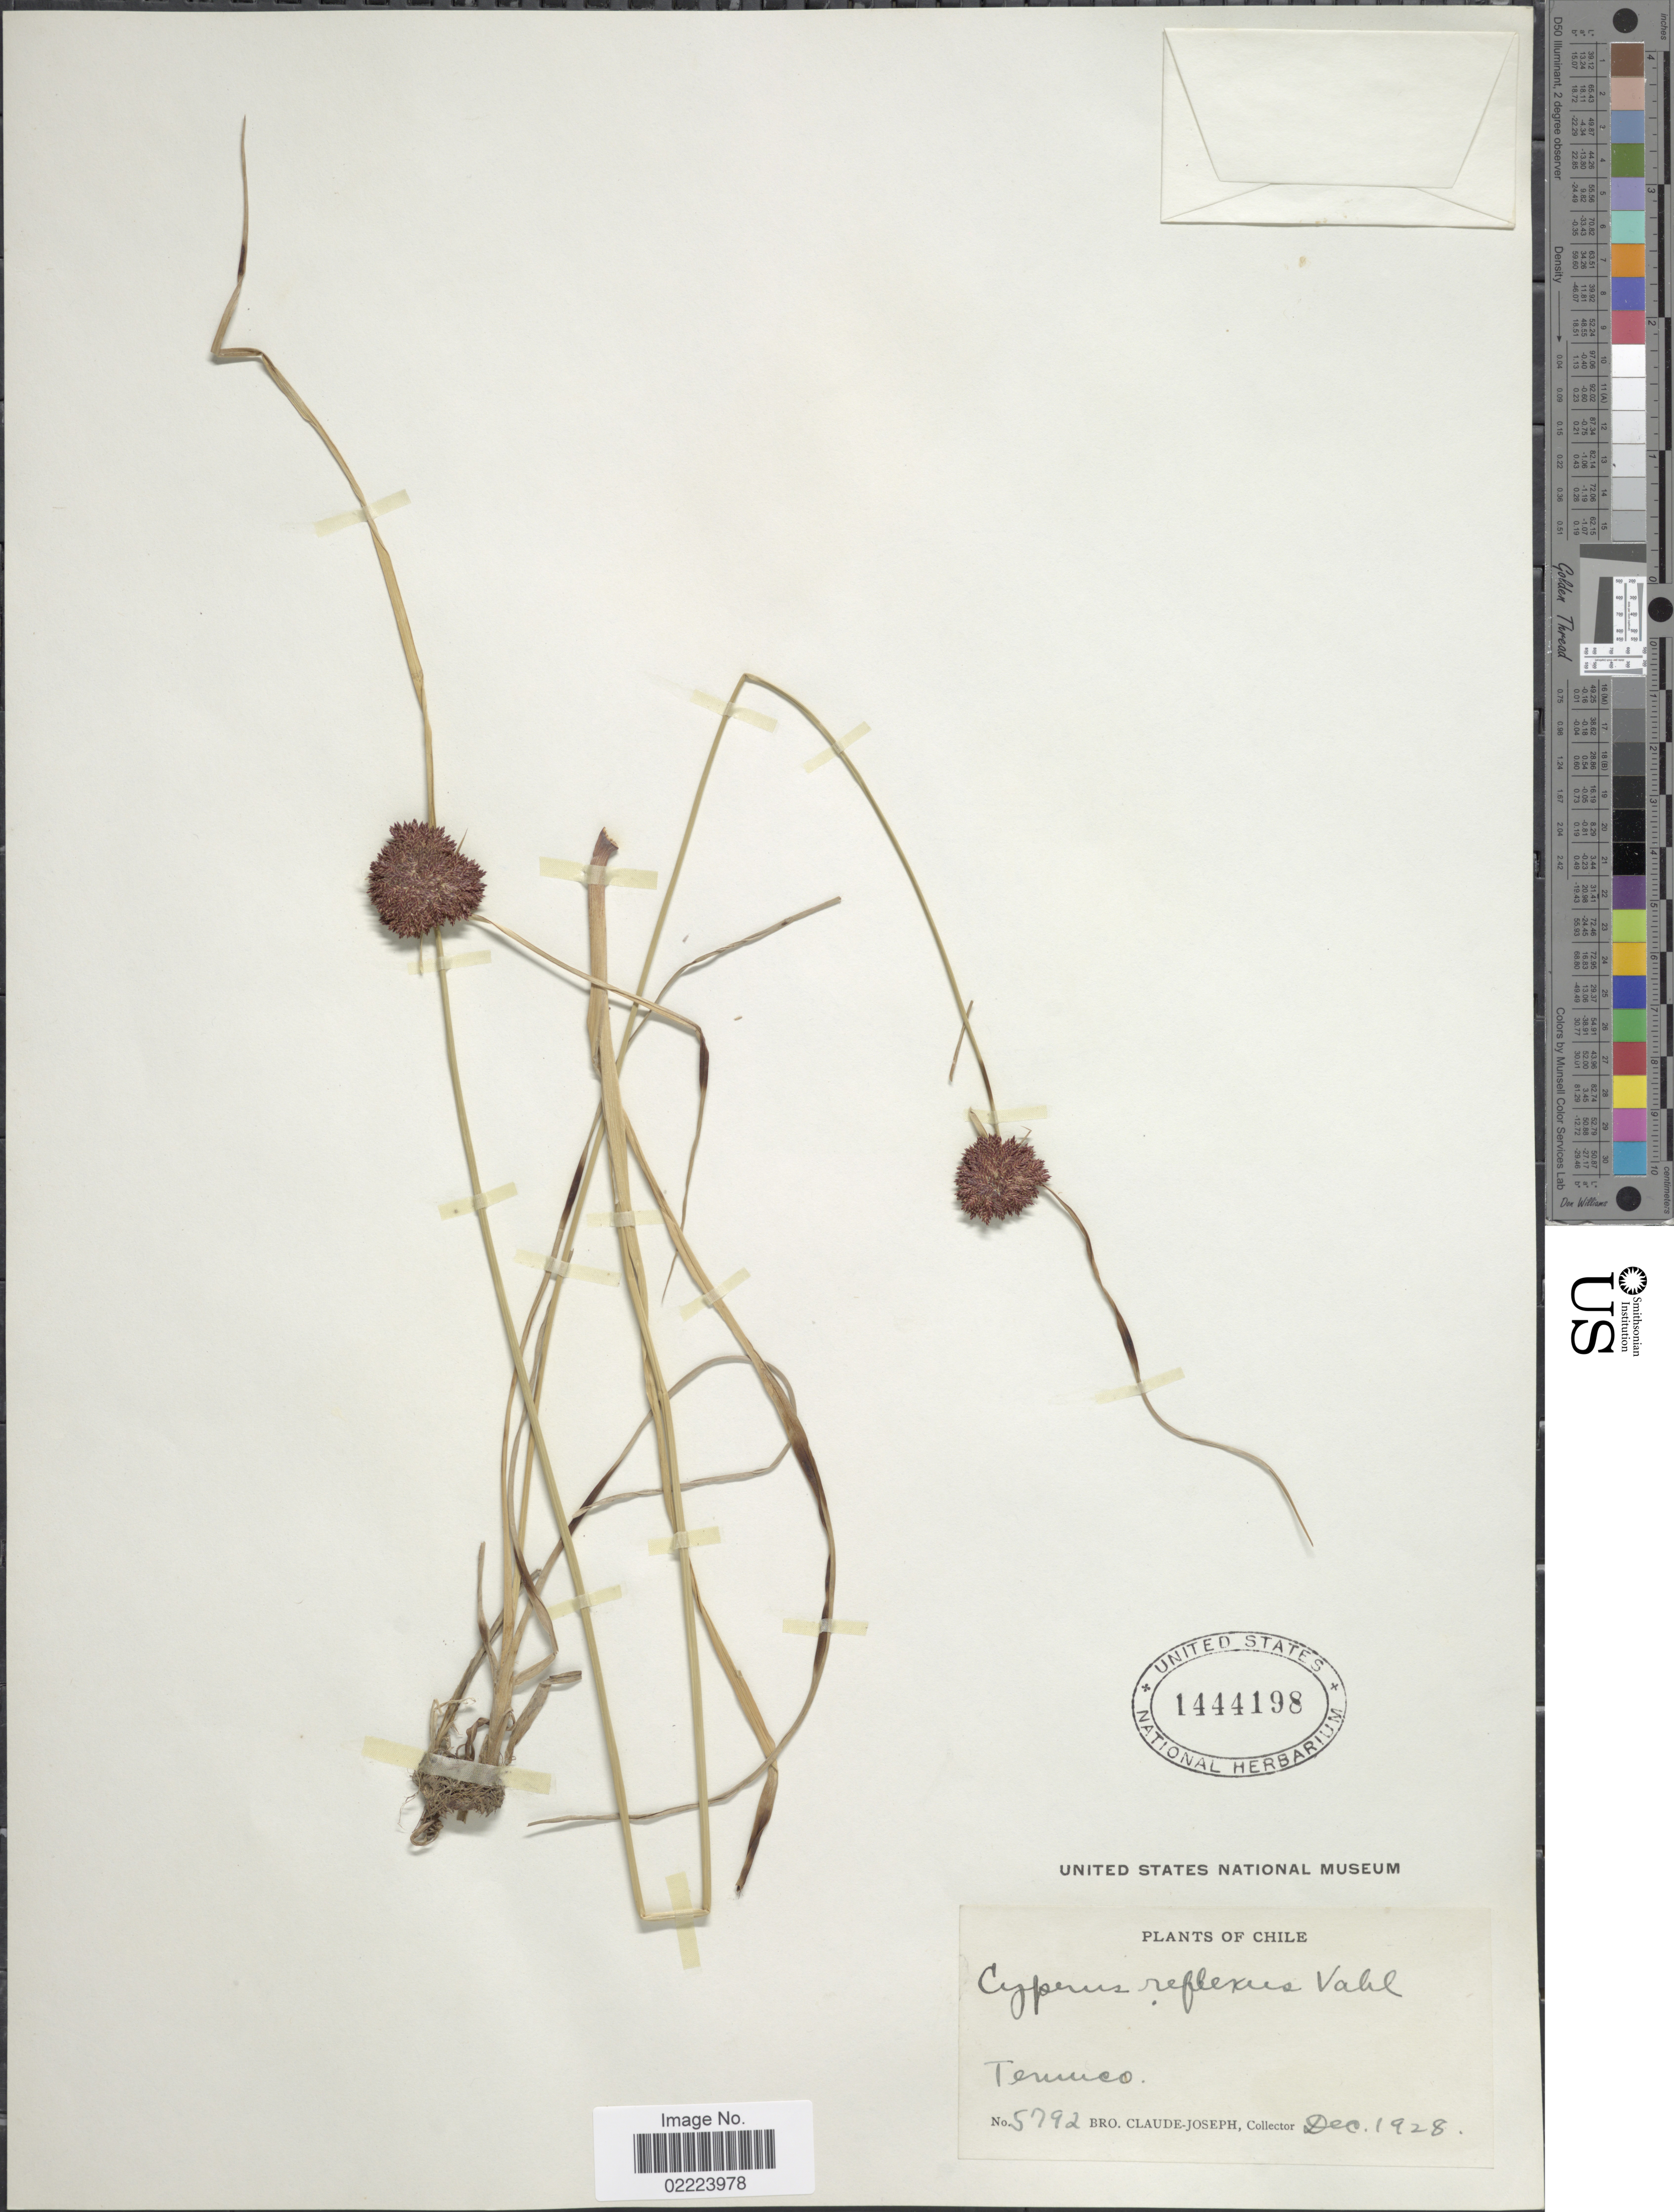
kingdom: Plantae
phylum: Tracheophyta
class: Liliopsida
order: Poales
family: Cyperaceae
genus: Cyperus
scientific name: Cyperus reflexus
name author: Vahl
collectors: Bro. Claude-Joseph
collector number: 5792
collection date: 1928-12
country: Chile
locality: Temuco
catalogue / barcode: US 1444198